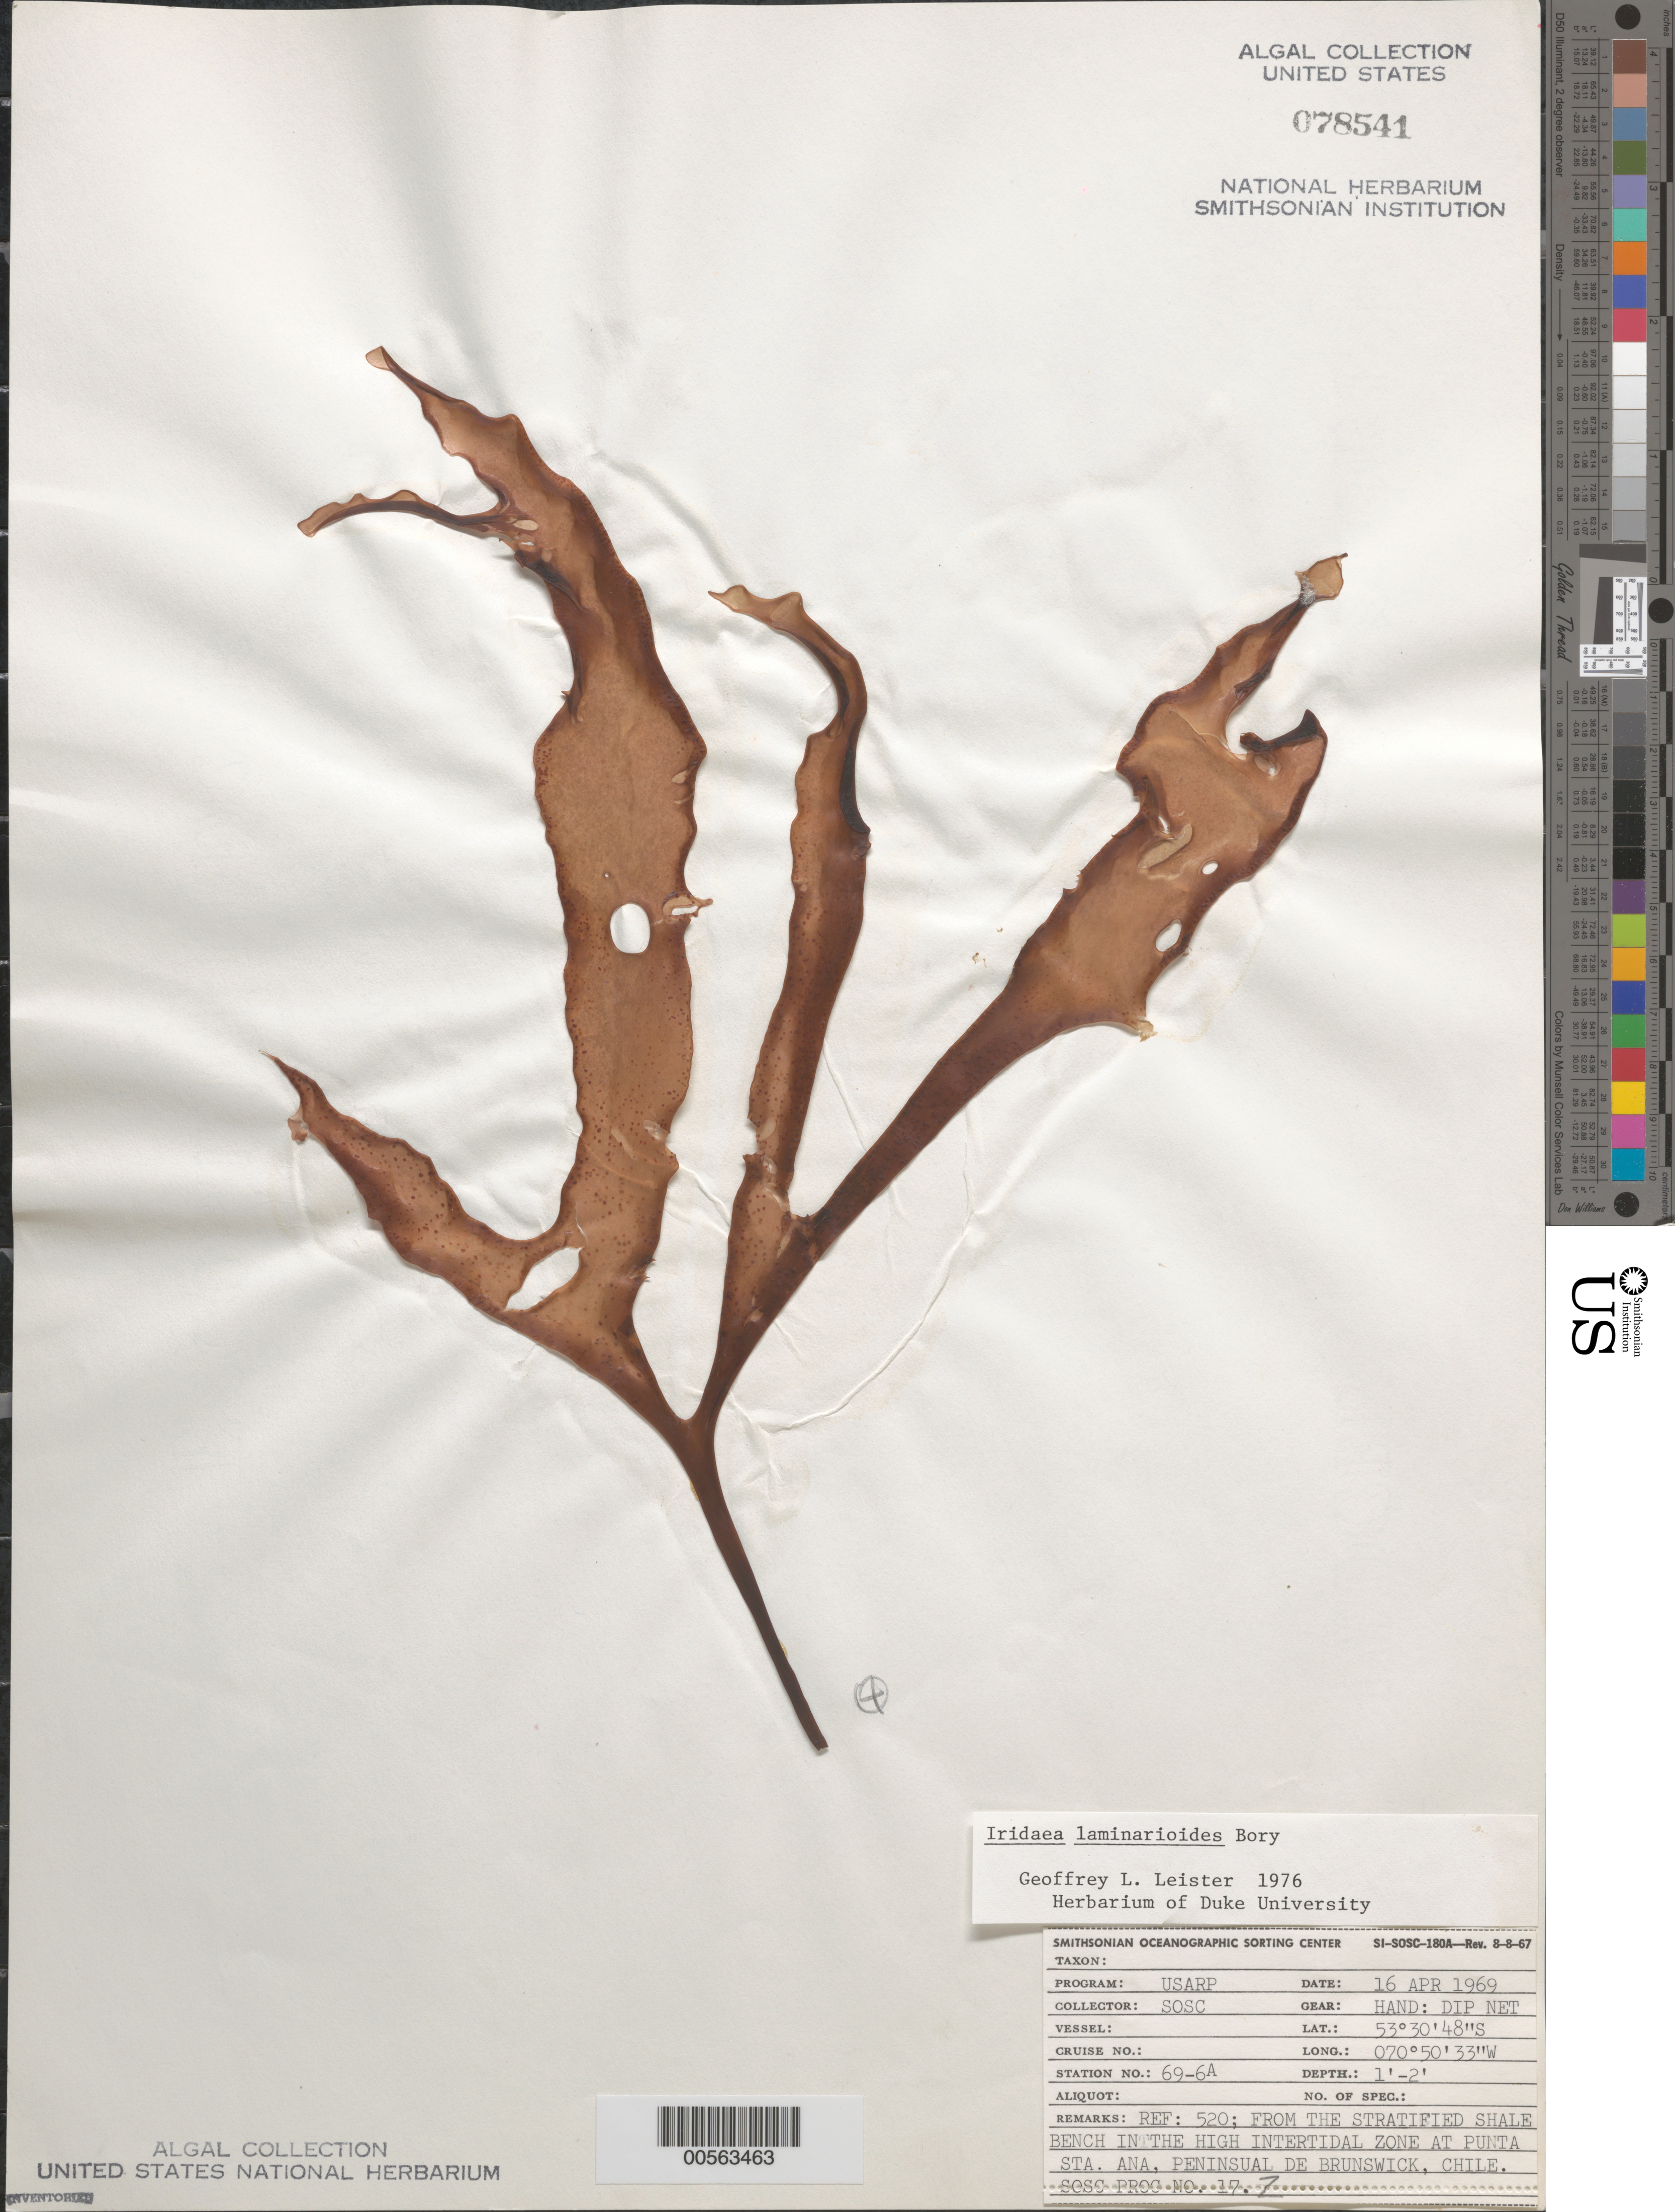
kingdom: Plantae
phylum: Rhodophyta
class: Florideophyceae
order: Gigartinales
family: Gigartinaceae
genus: Mazzaella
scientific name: Mazzaella laminarioides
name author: (Bory) Fredericq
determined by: Algae name updating Project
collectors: SOSC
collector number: Station 69-6a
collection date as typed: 16 Apr 1969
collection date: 1969-04-16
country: Chile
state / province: Magallanes y de la Antártica Chilena (XII)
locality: Peninsula de brunswick, punta santa ana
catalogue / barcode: US 78541